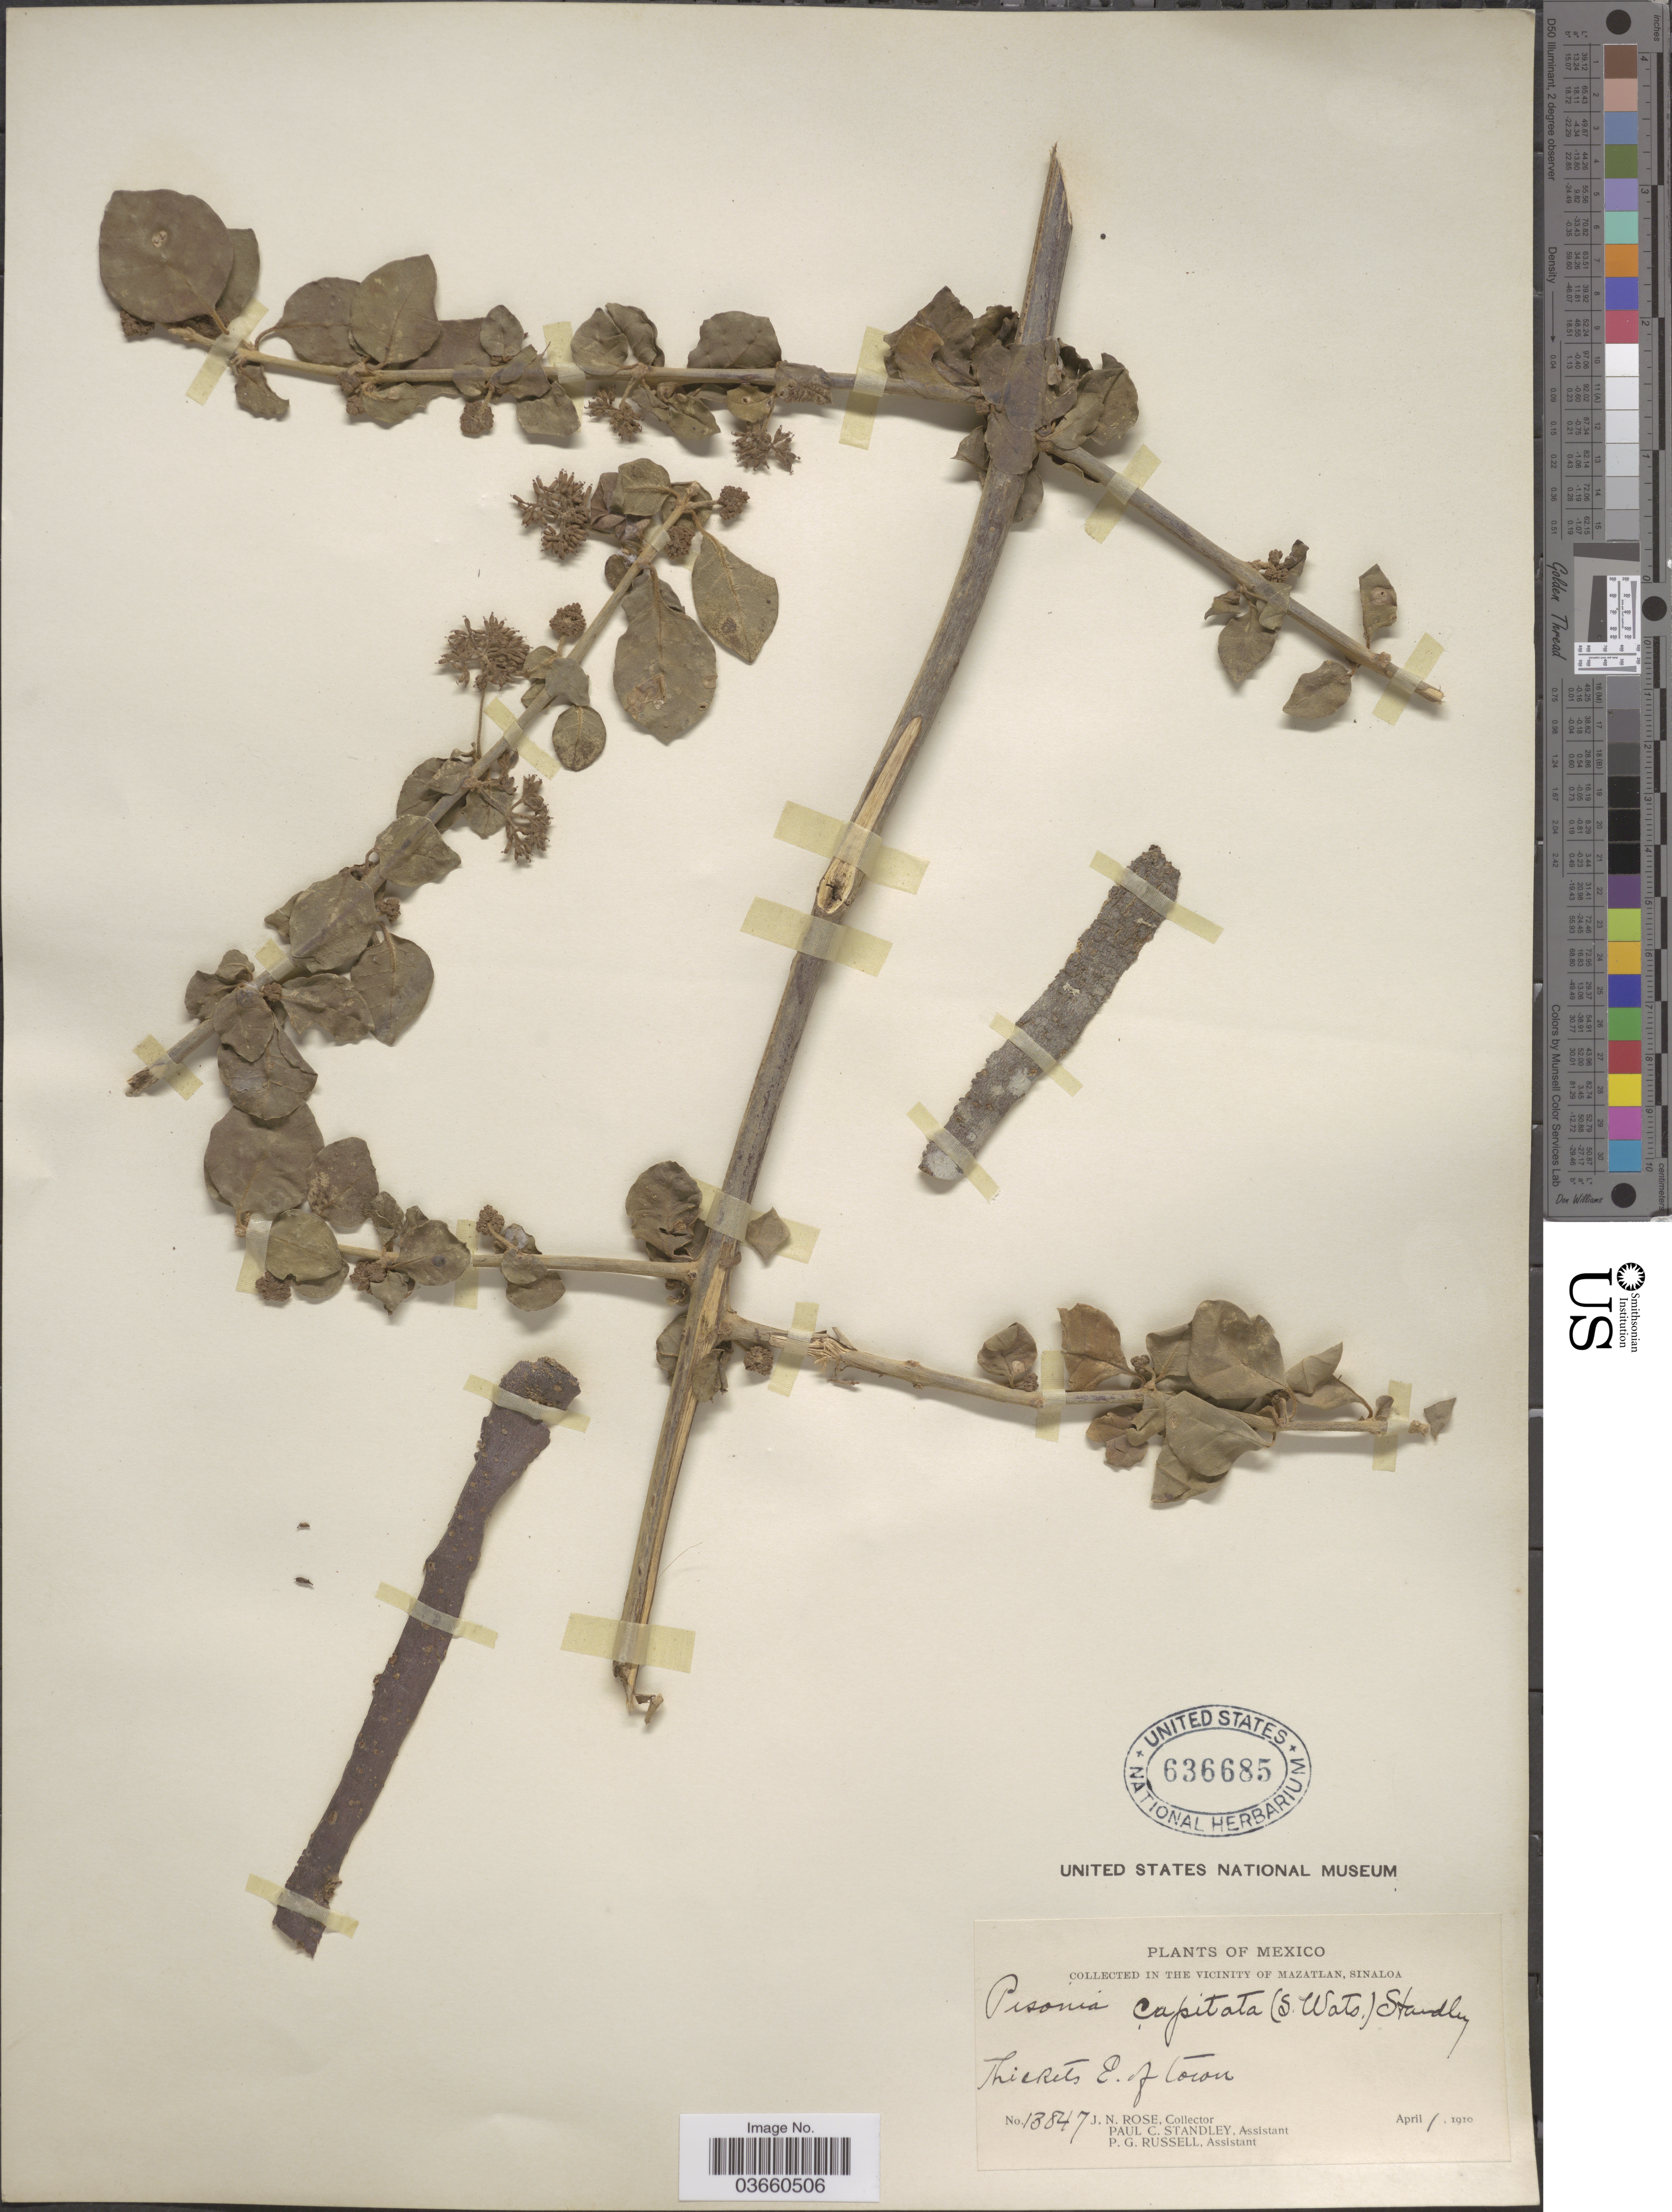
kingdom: Plantae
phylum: Tracheophyta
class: Magnoliopsida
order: Caryophyllales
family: Nyctaginaceae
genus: Pisonia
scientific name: Pisonia capitata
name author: (S. Watson) Standl.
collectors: J. N. Rose, P. C. Standley & P. G. Russell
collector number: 13847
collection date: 1910-04-01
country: Mexico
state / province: Sinaloa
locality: The vicinity of Mazatlan. Thickets E. of town.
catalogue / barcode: US 636685